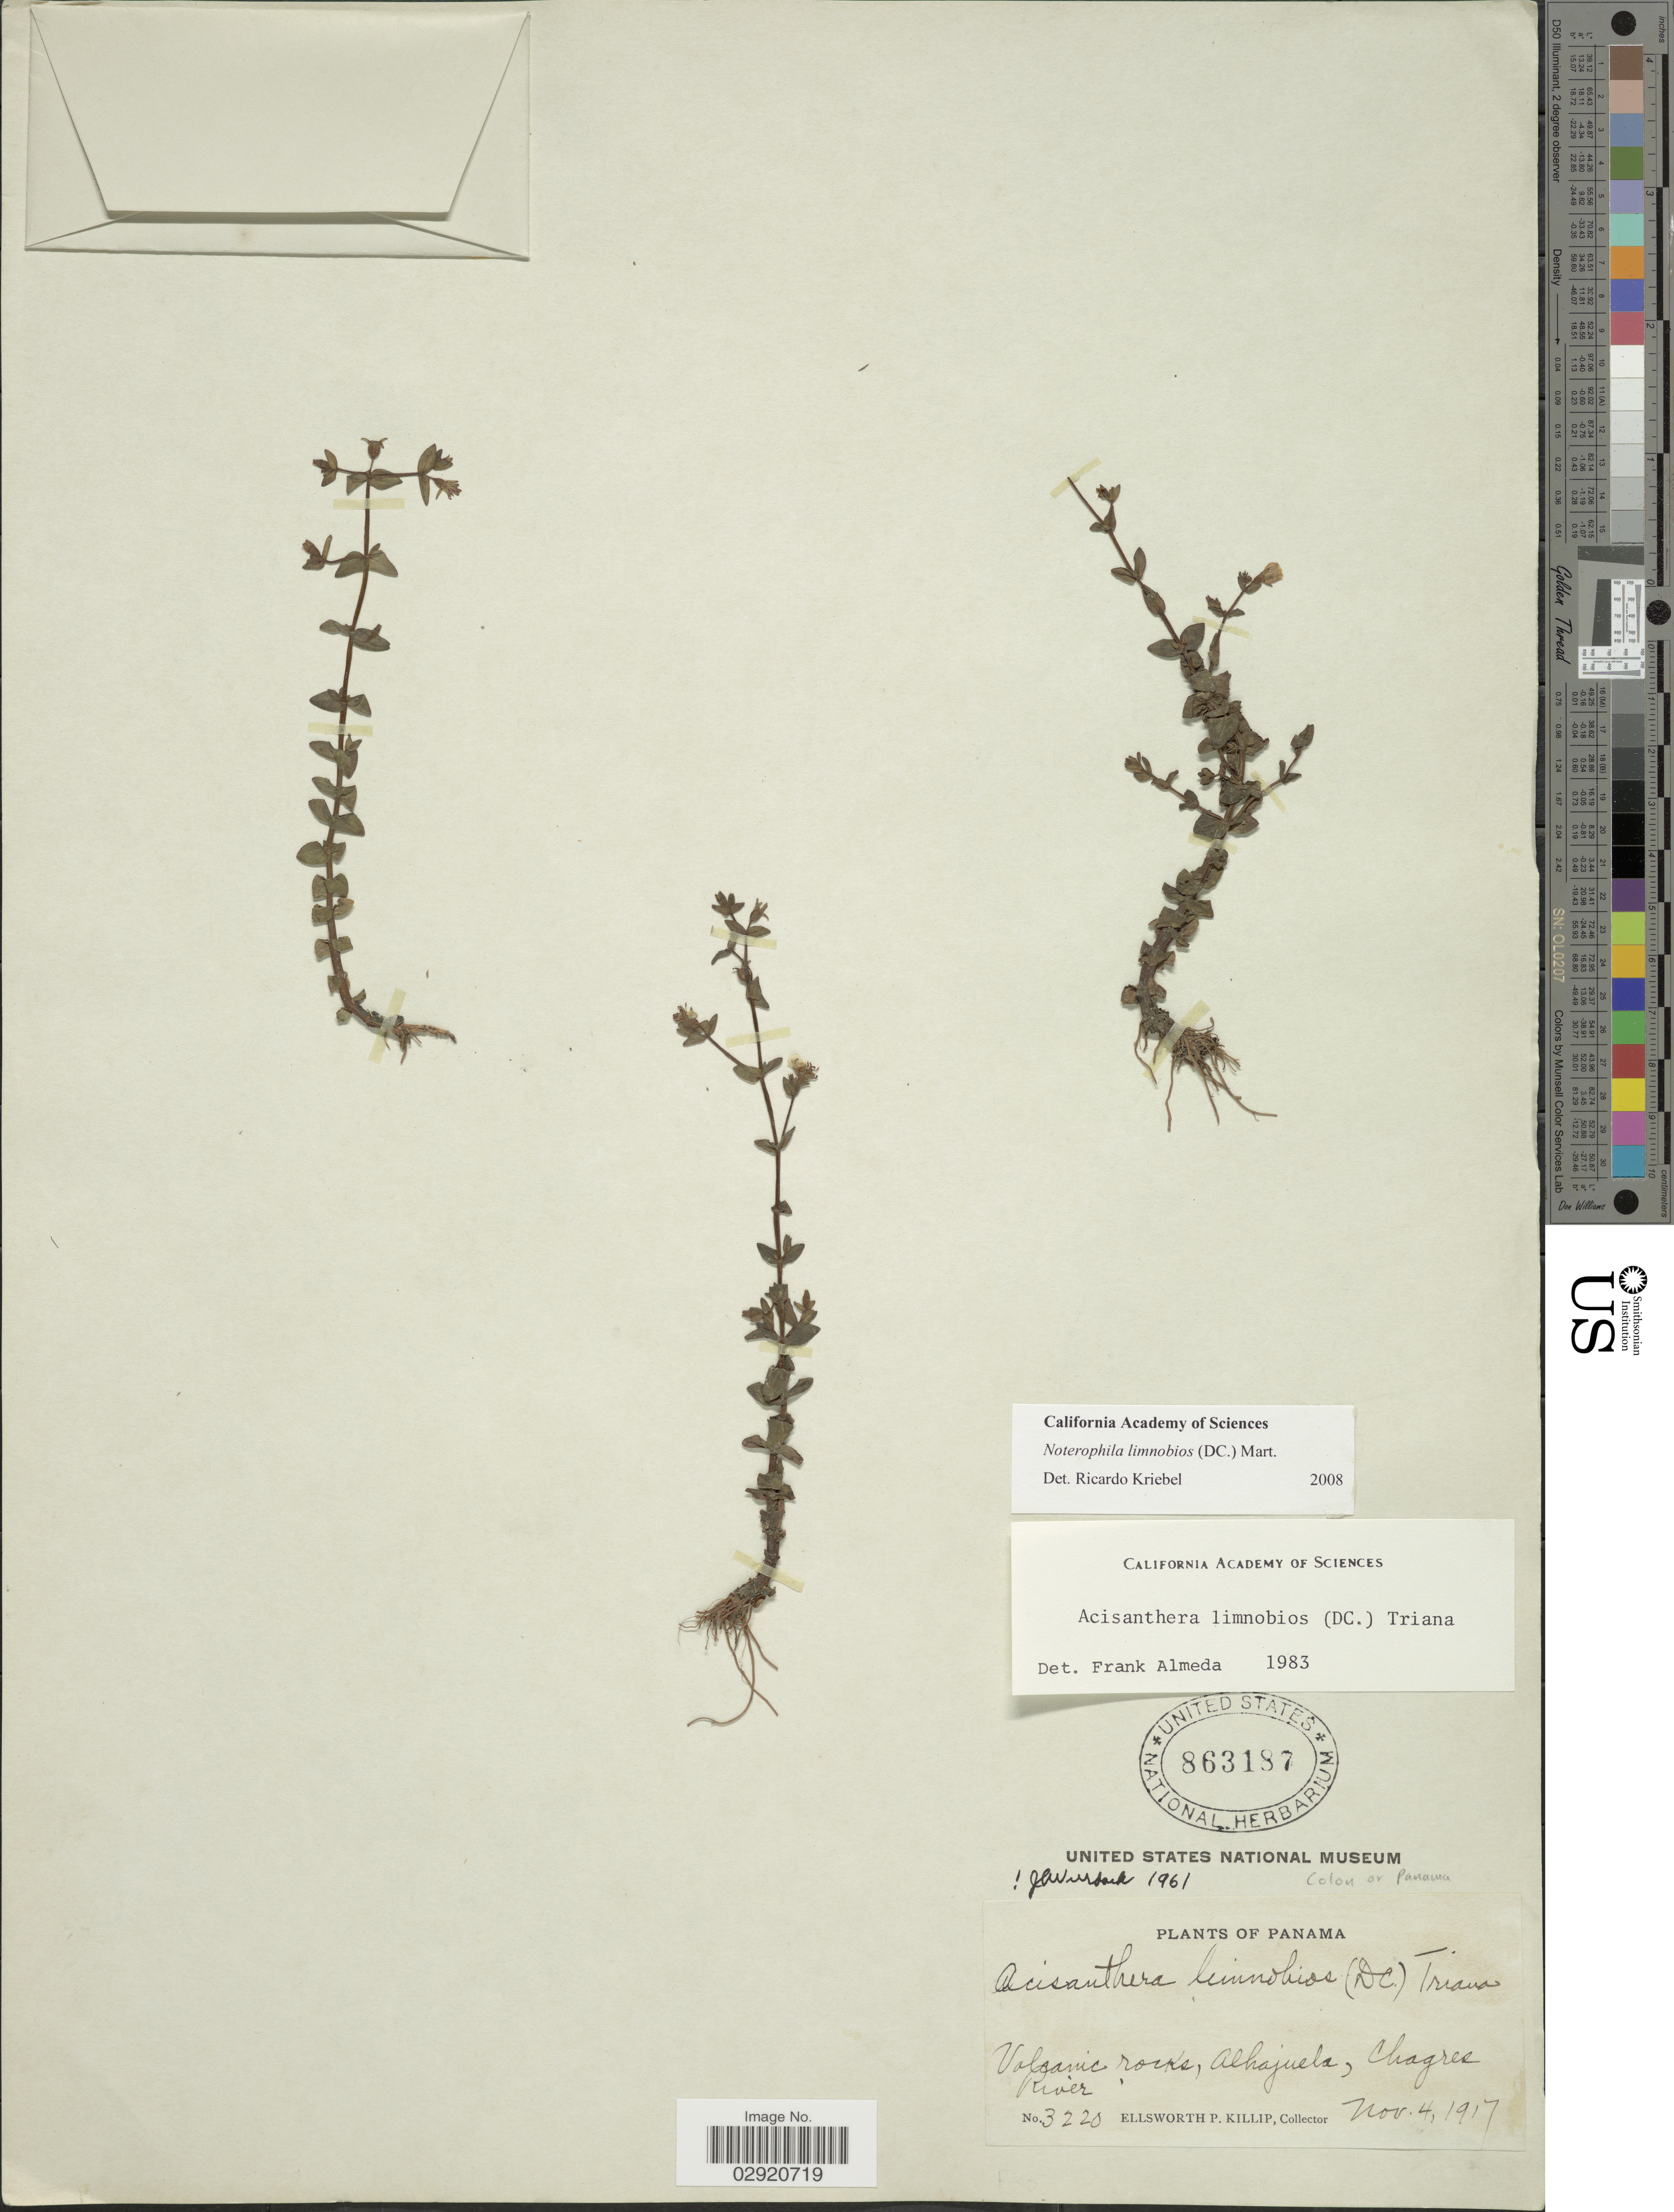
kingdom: Plantae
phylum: Tracheophyta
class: Magnoliopsida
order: Myrtales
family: Melastomataceae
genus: Noterophila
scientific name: Noterophila limnobios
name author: (DC.) Mart.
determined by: Kriebel, R.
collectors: E. P. Killip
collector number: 3220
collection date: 1917-11-04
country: Panama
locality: Colon or Panama. Volcanic rocks, Alhajuela, Chagres River.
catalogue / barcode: US 863187